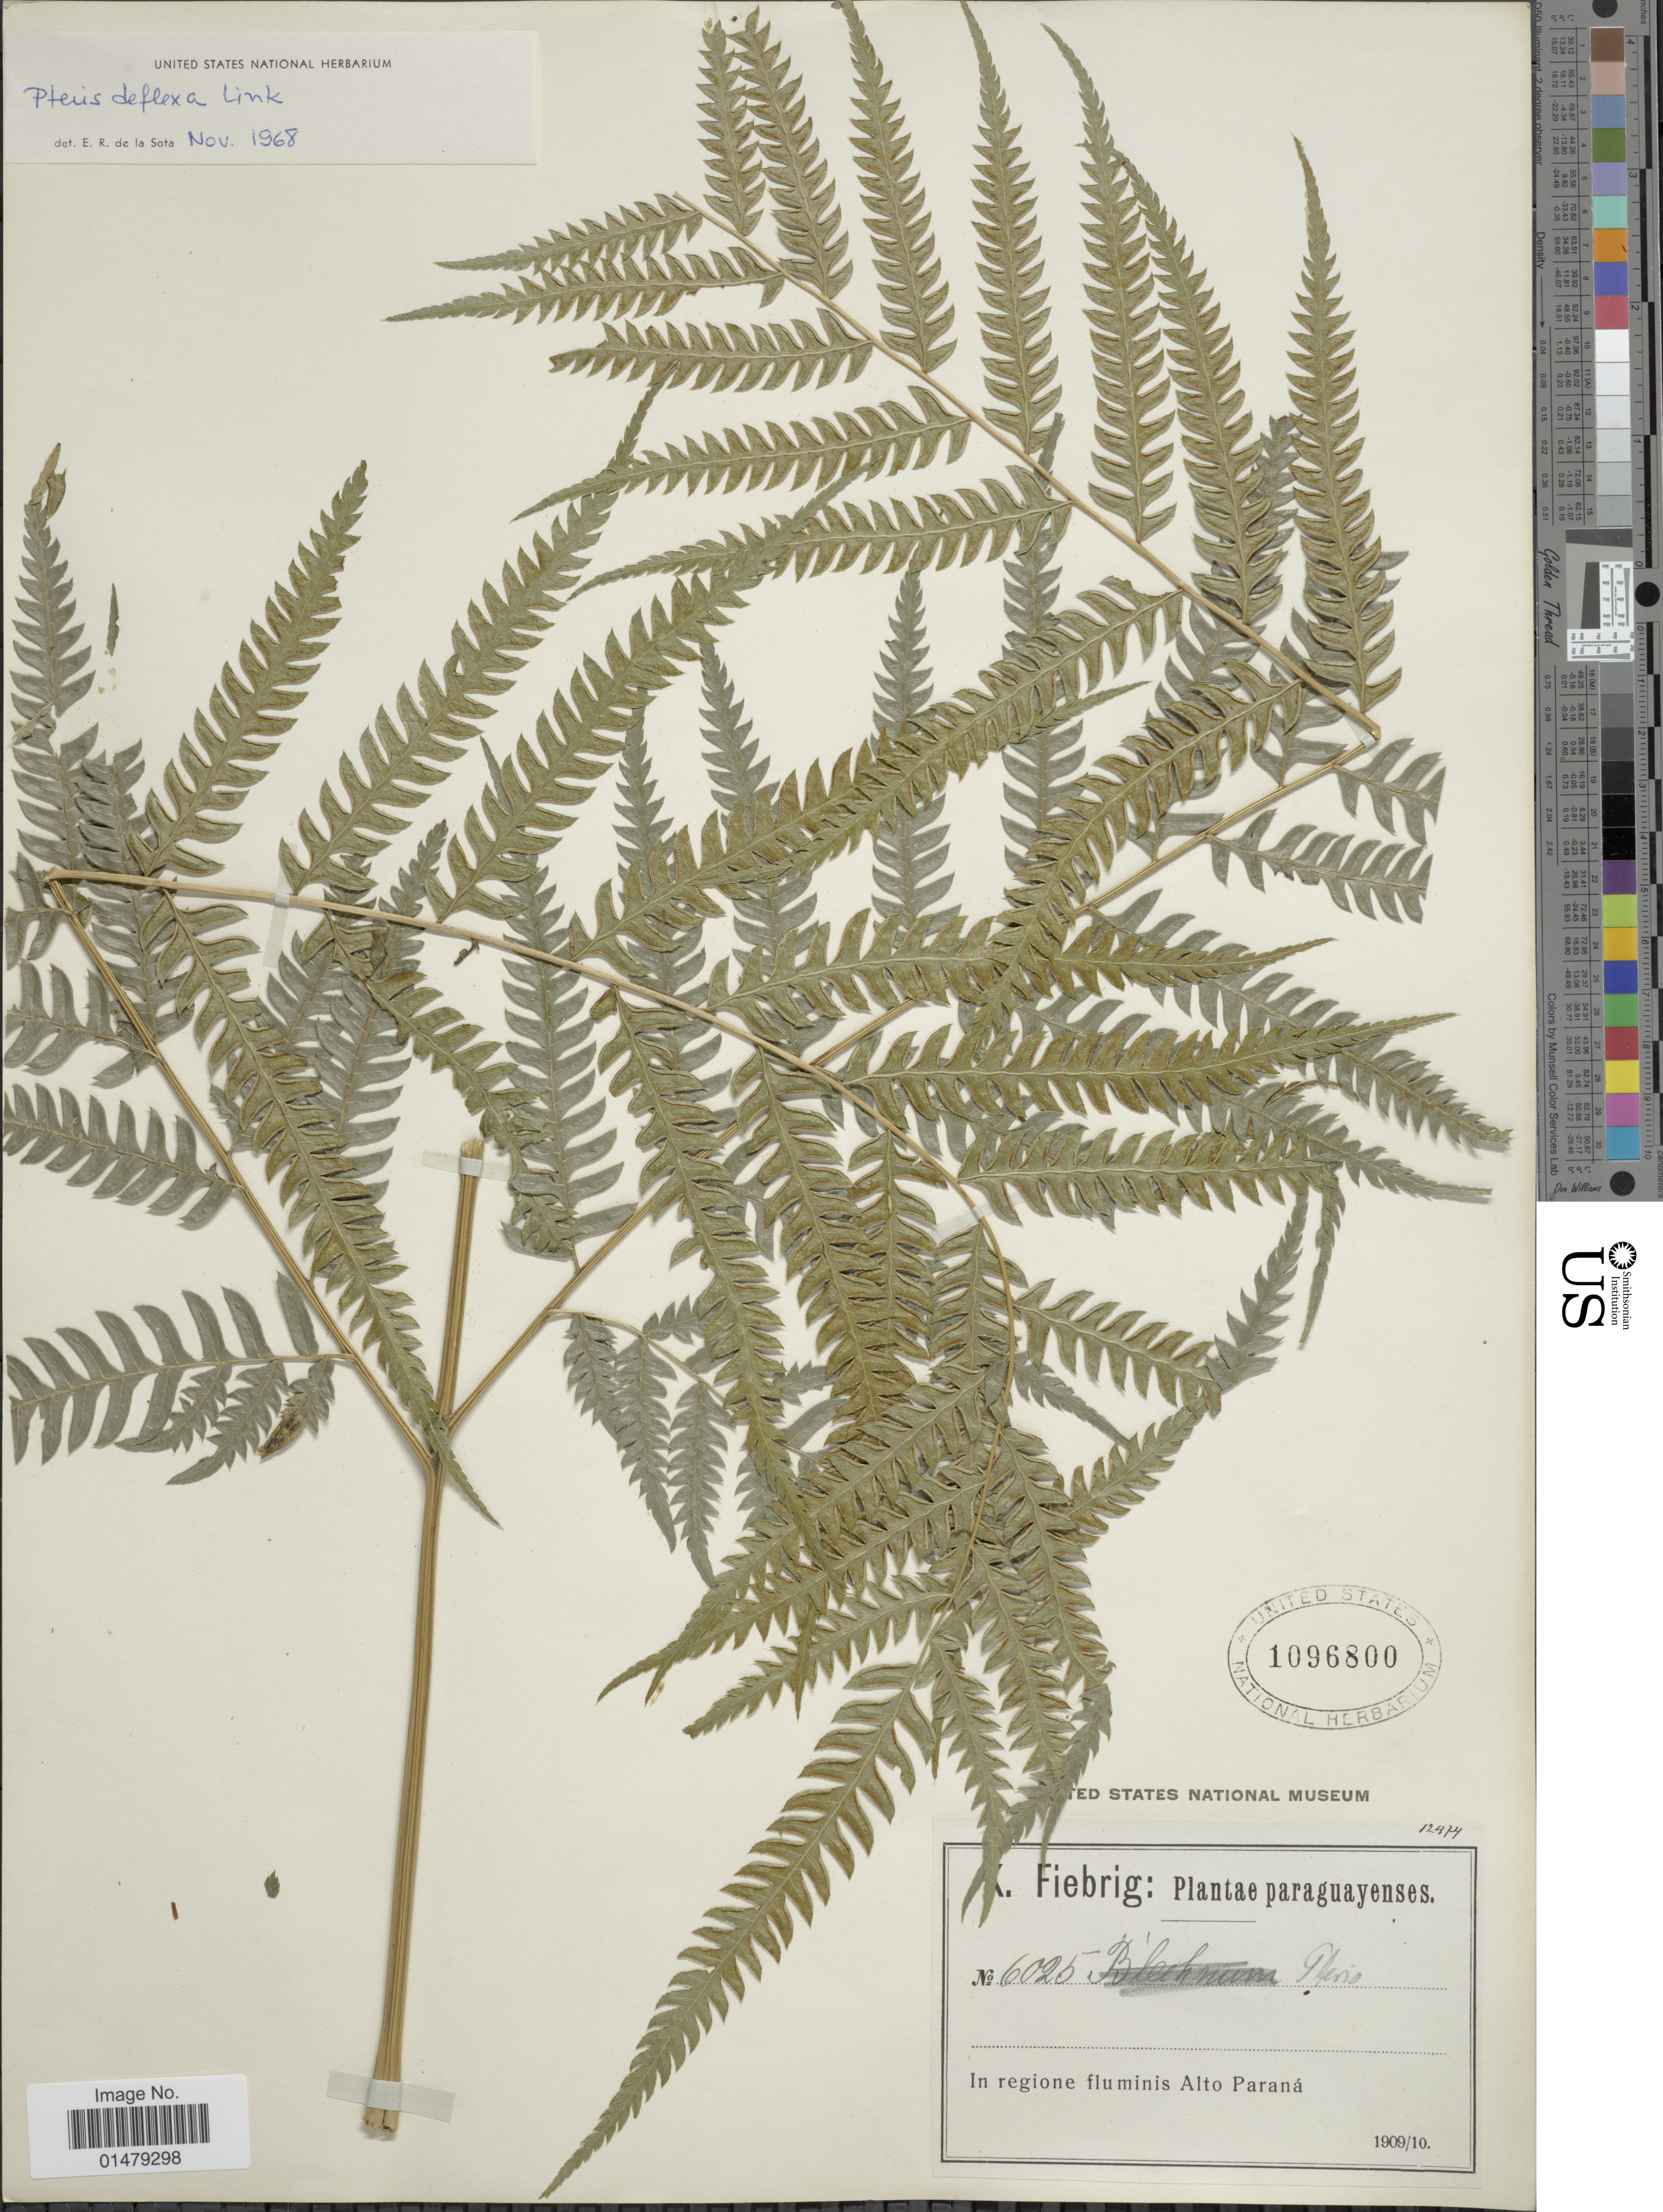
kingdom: Plantae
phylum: Tracheophyta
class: Polypodiopsida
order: Polypodiales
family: Pteridaceae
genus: Pteris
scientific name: Pteris deflexa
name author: Link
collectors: K. Fiebrig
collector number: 6025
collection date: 1909/1910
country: Paraguay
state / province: Alto Parana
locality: In regione fluminis Alto Parana.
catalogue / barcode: US 1096800